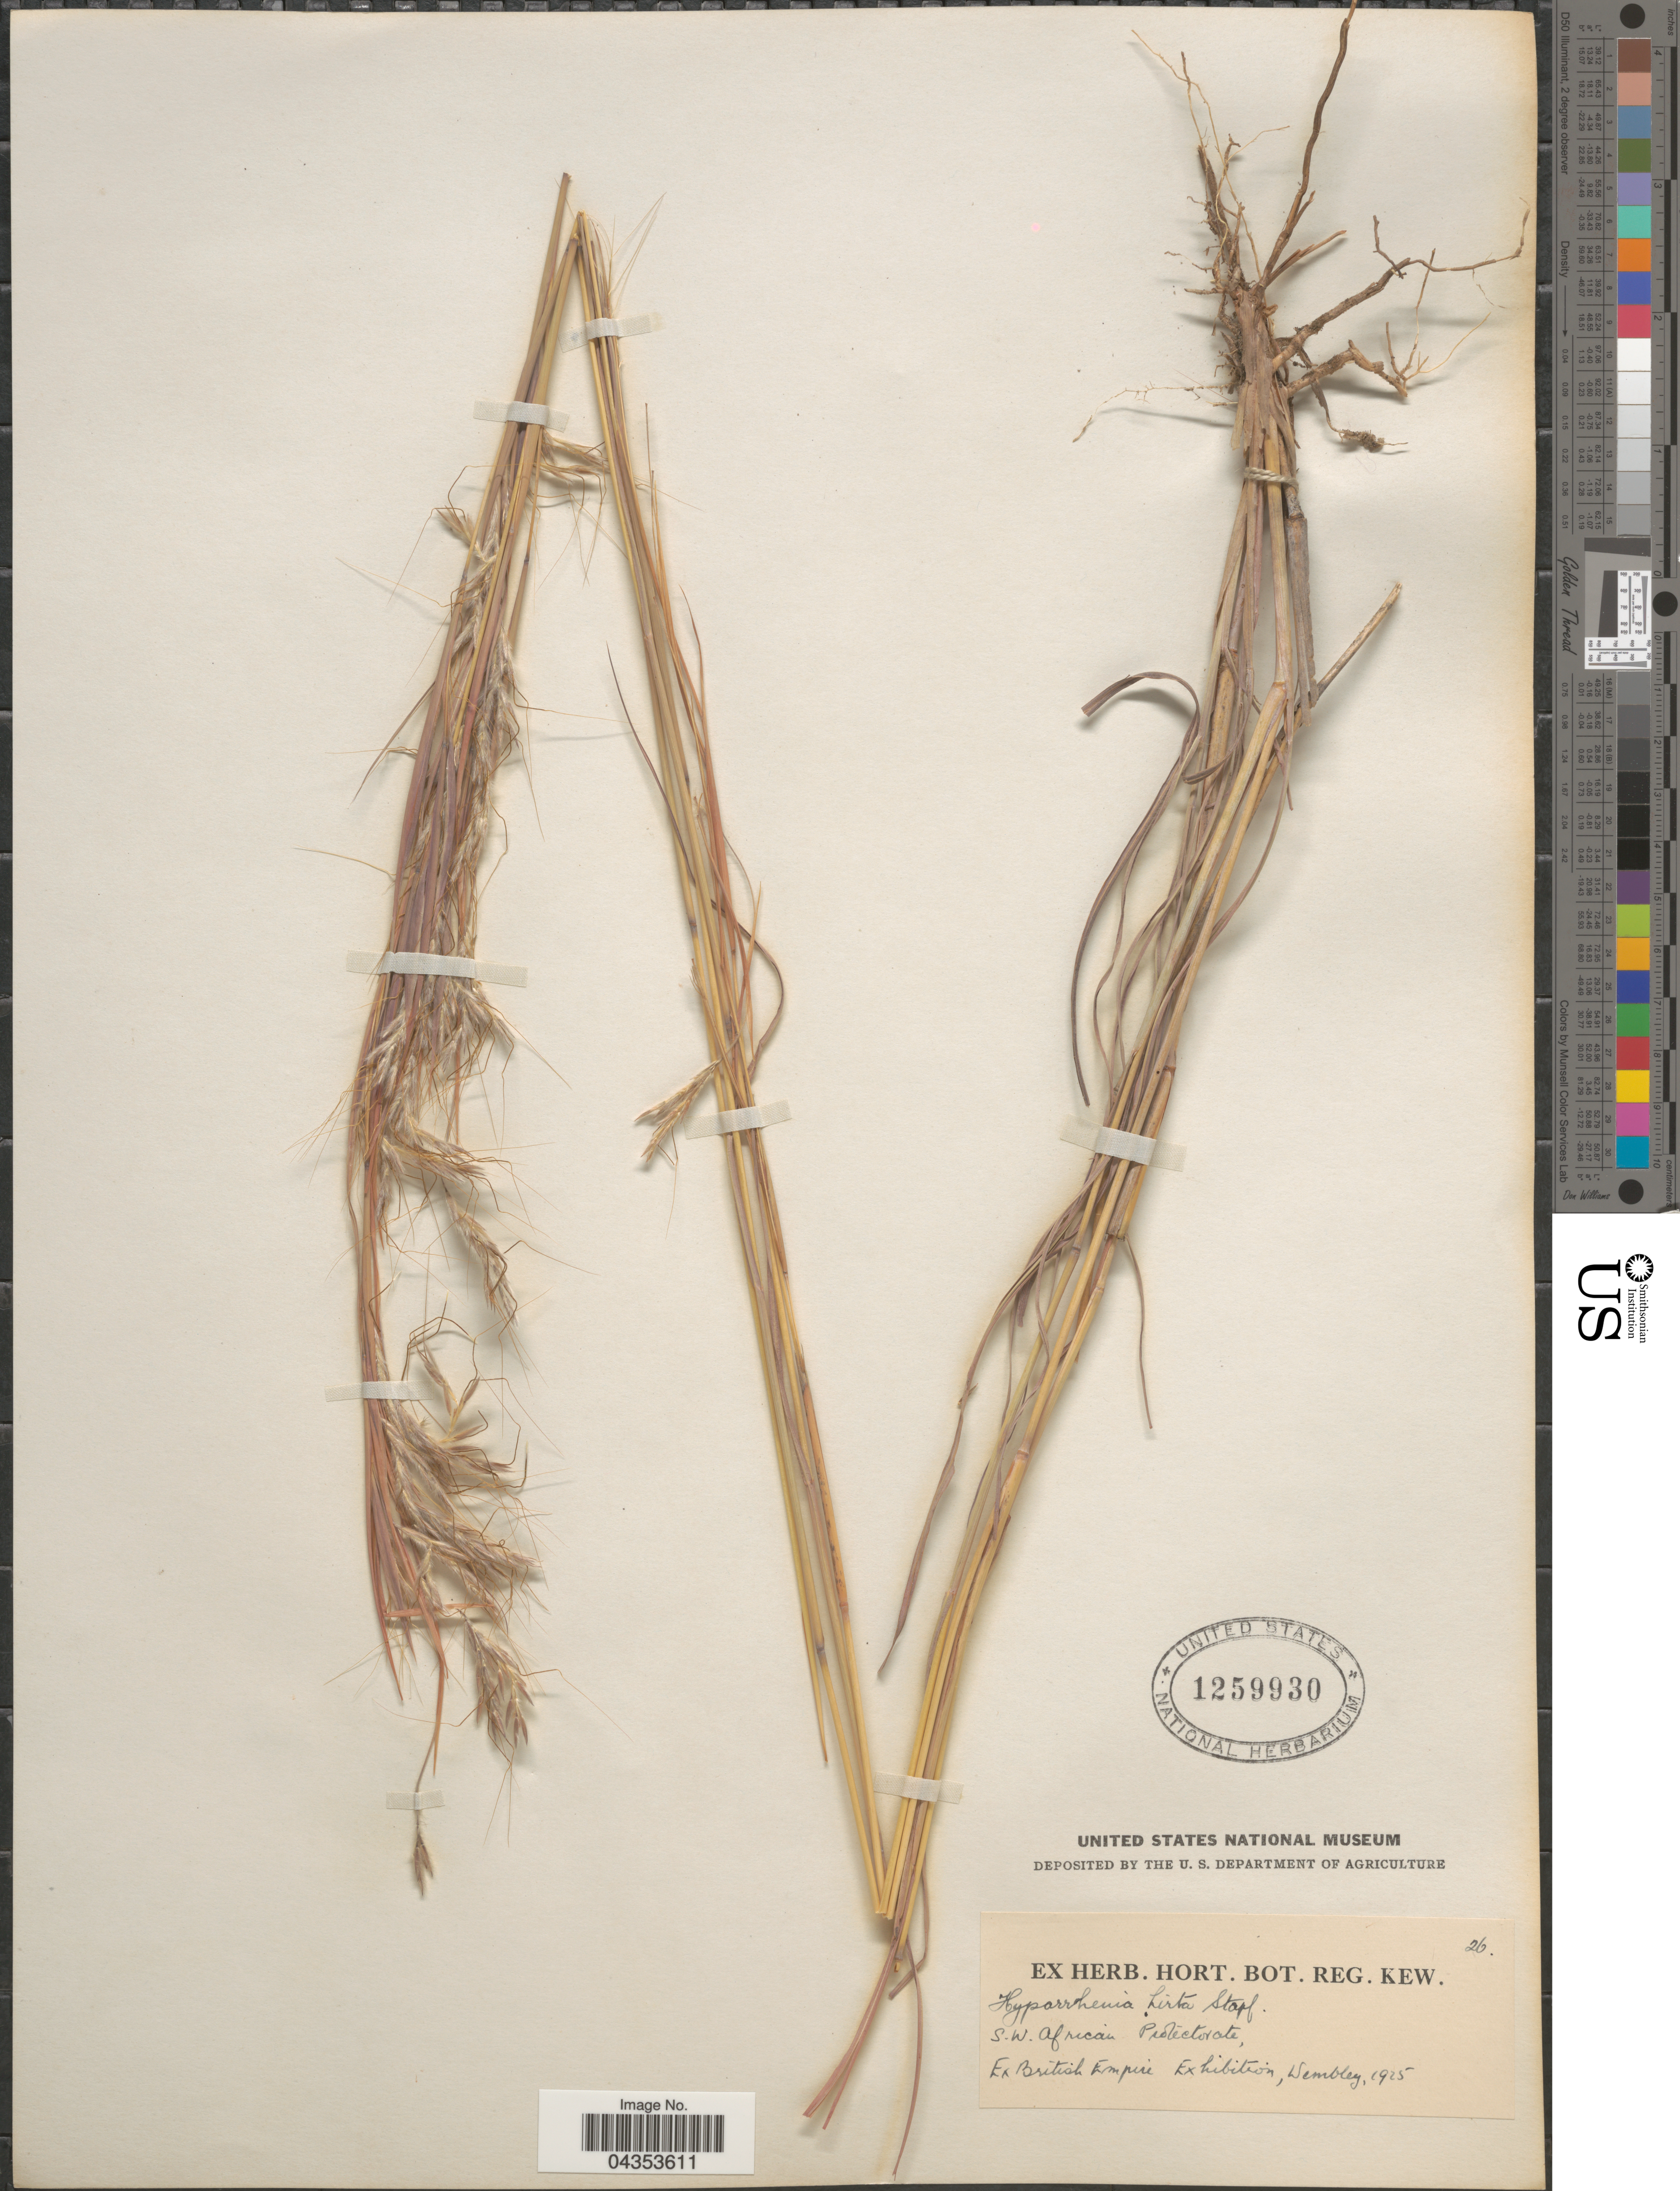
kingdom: Plantae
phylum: Tracheophyta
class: Liliopsida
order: Poales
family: Poaceae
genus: Hyparrhenia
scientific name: Hyparrhenia hirta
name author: (L.) Stapf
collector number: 26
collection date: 1925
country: Namibia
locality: S.W. African Protectorate. Wembley.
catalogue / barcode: US 1259930